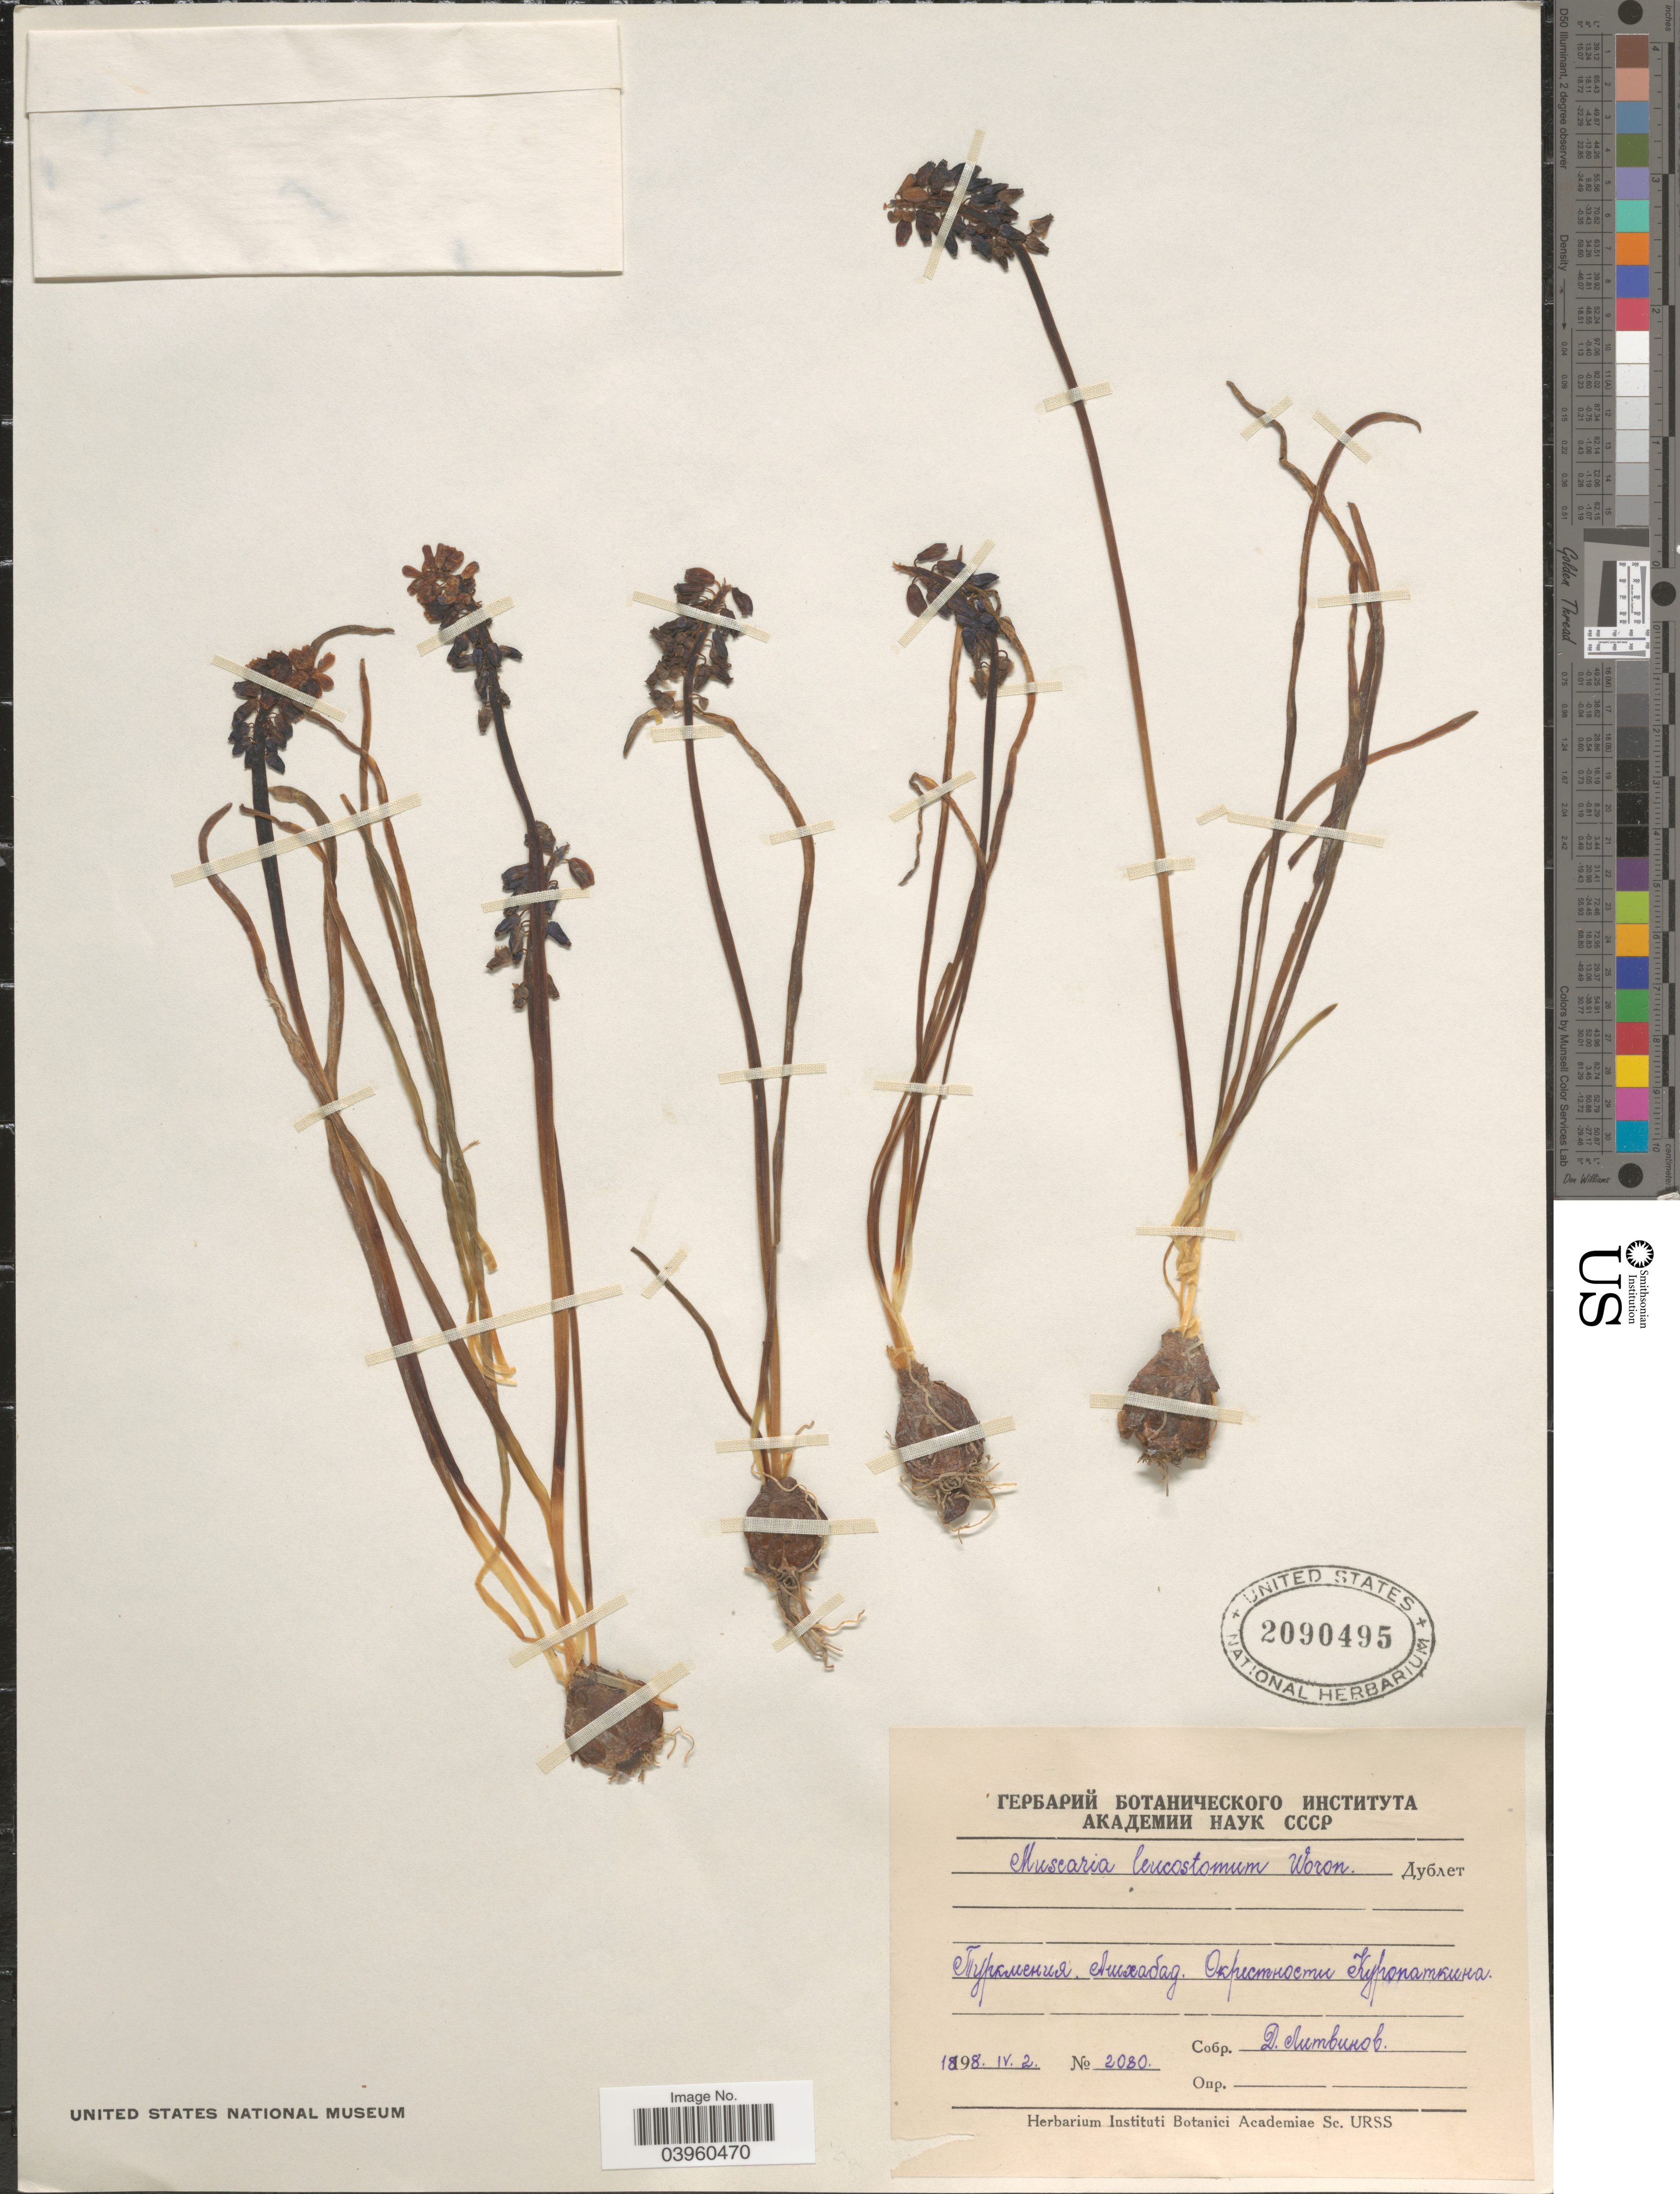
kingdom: Plantae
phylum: Tracheophyta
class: Liliopsida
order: Asparagales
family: Asparagaceae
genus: Muscari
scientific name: Muscari leucostomum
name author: Woronow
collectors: D. Litvinov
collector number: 2080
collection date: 1898-04-02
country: Turkmenistan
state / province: Ashgabat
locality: Vicinity of Kuropantkina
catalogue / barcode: US 2090495